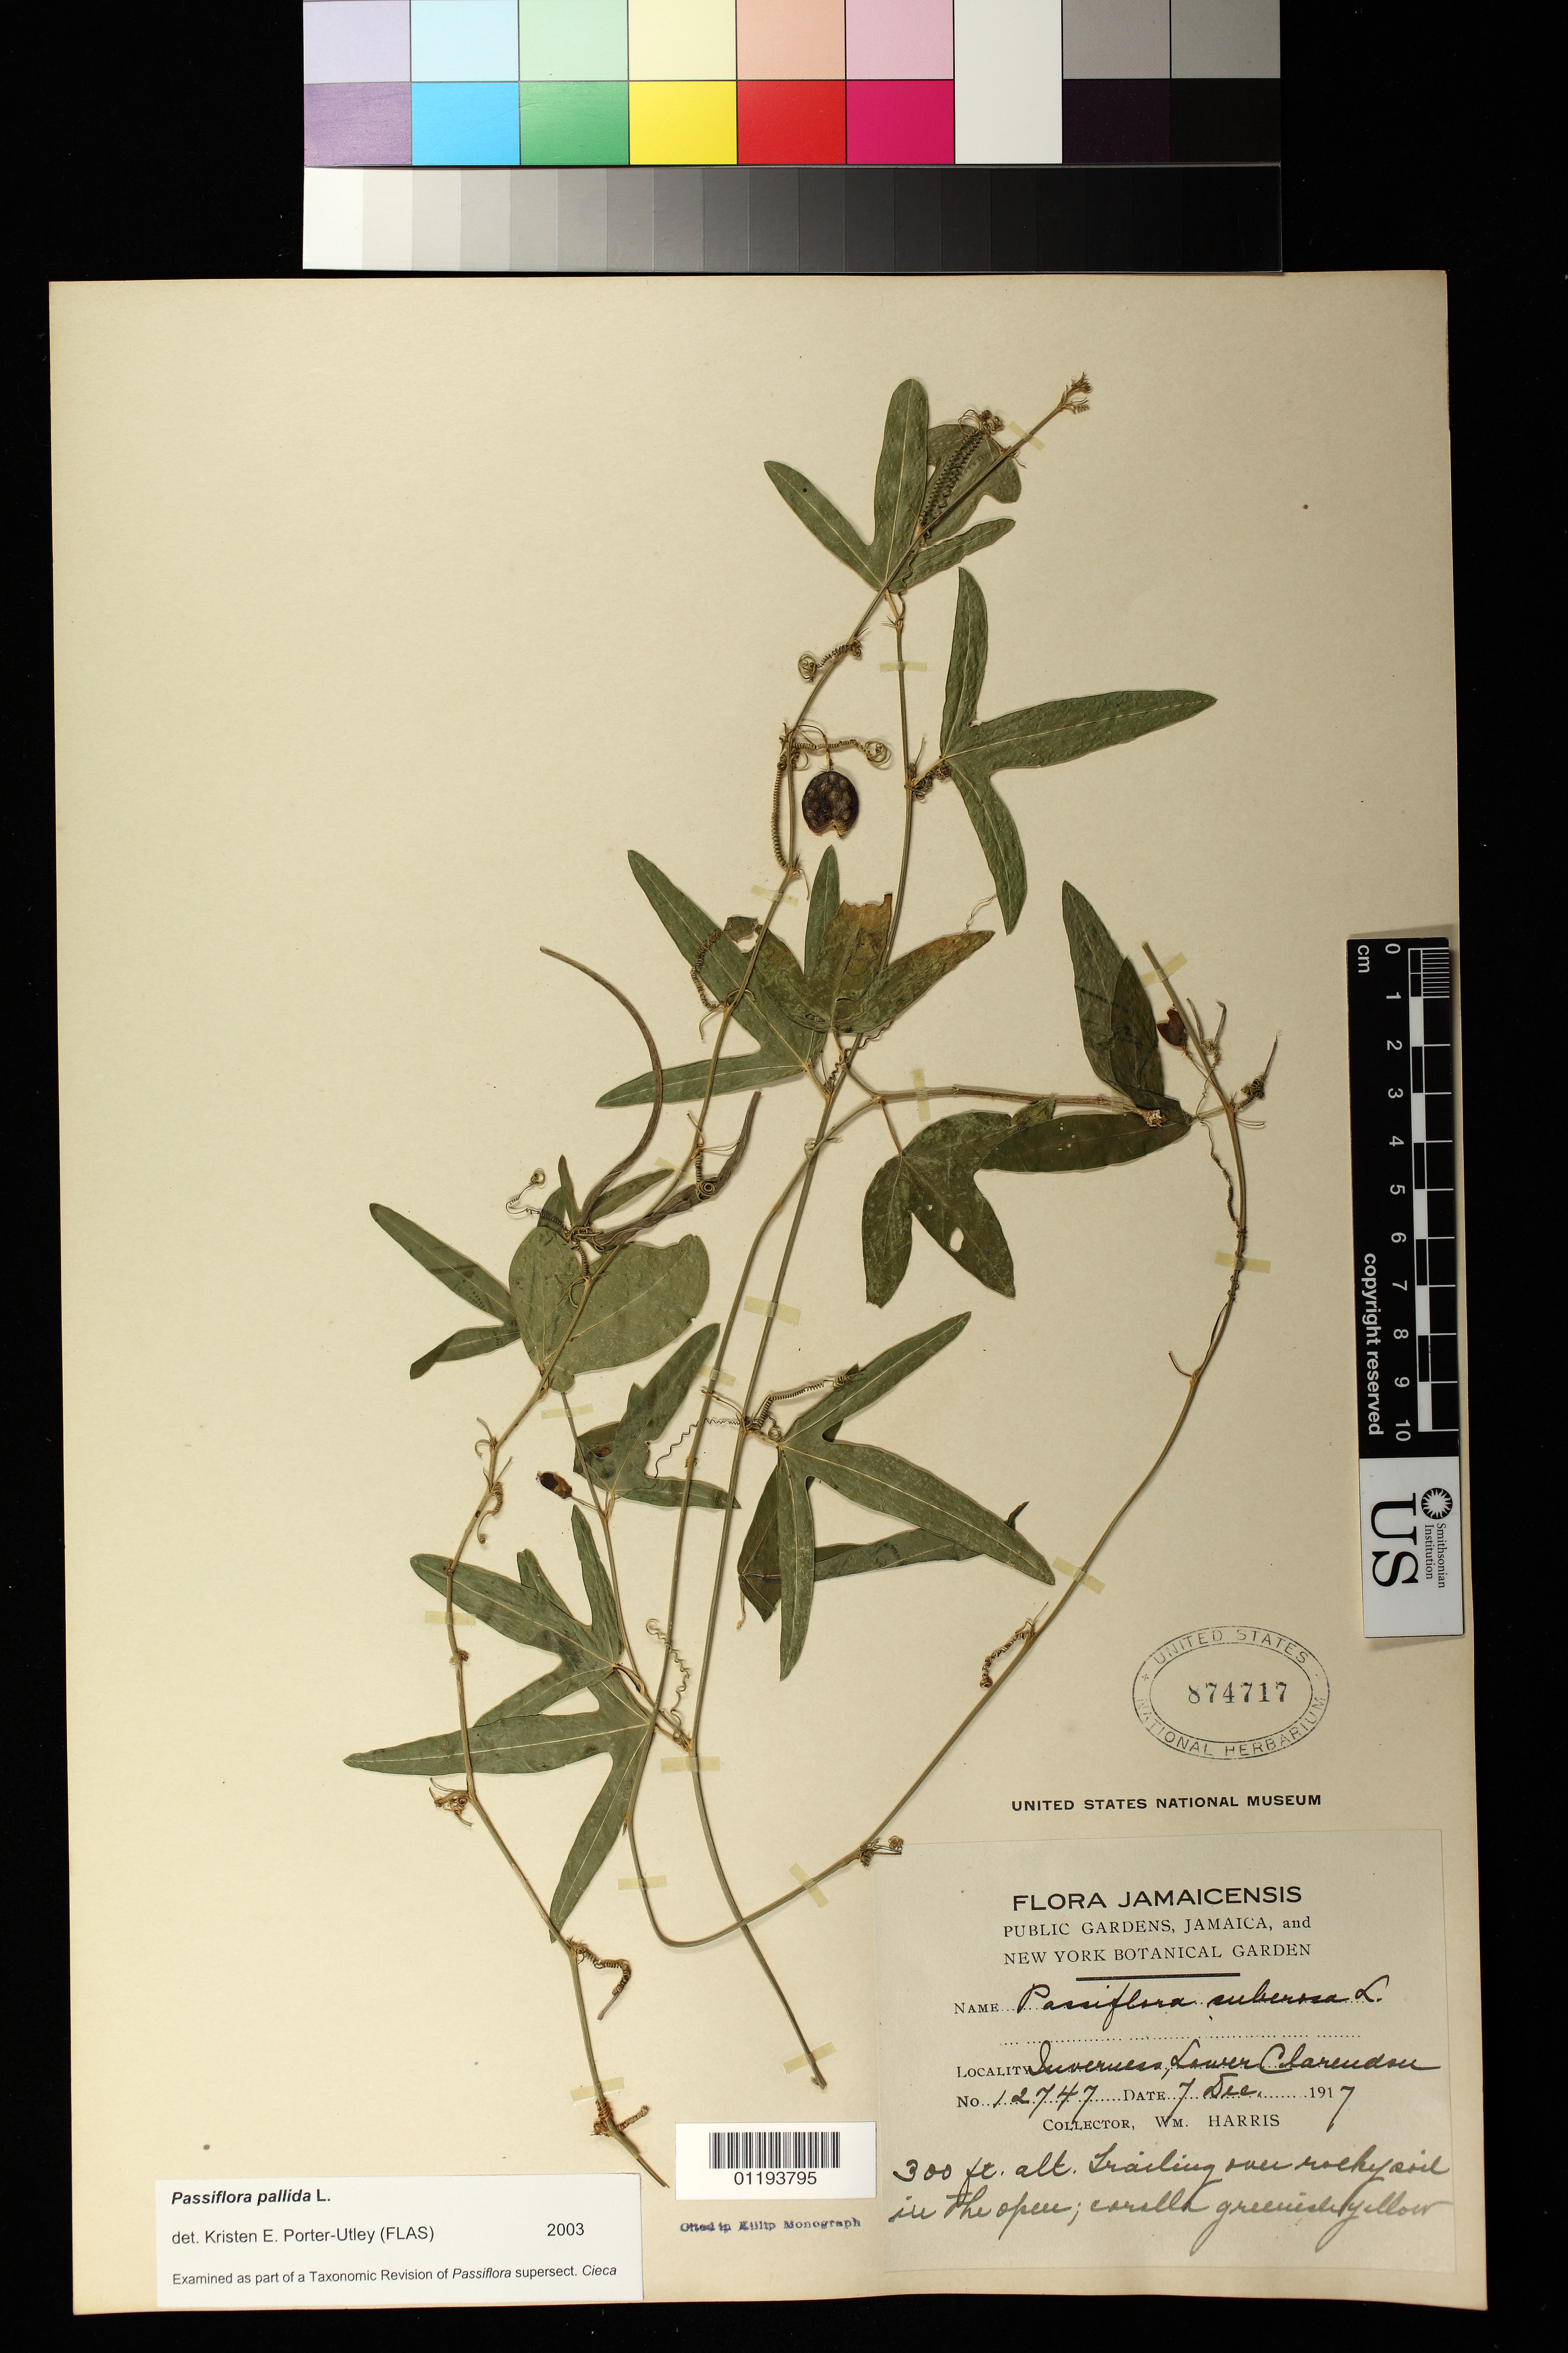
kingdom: Plantae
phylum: Tracheophyta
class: Magnoliopsida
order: Malpighiales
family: Passifloraceae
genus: Passiflora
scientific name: Passiflora pallida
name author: L.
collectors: W. H. Harris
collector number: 12747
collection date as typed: Dec 7 1917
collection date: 1917-12-07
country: Jamaica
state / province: Clarendon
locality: Inverness, Lower Clarendon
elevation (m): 1524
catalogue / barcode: US 874717